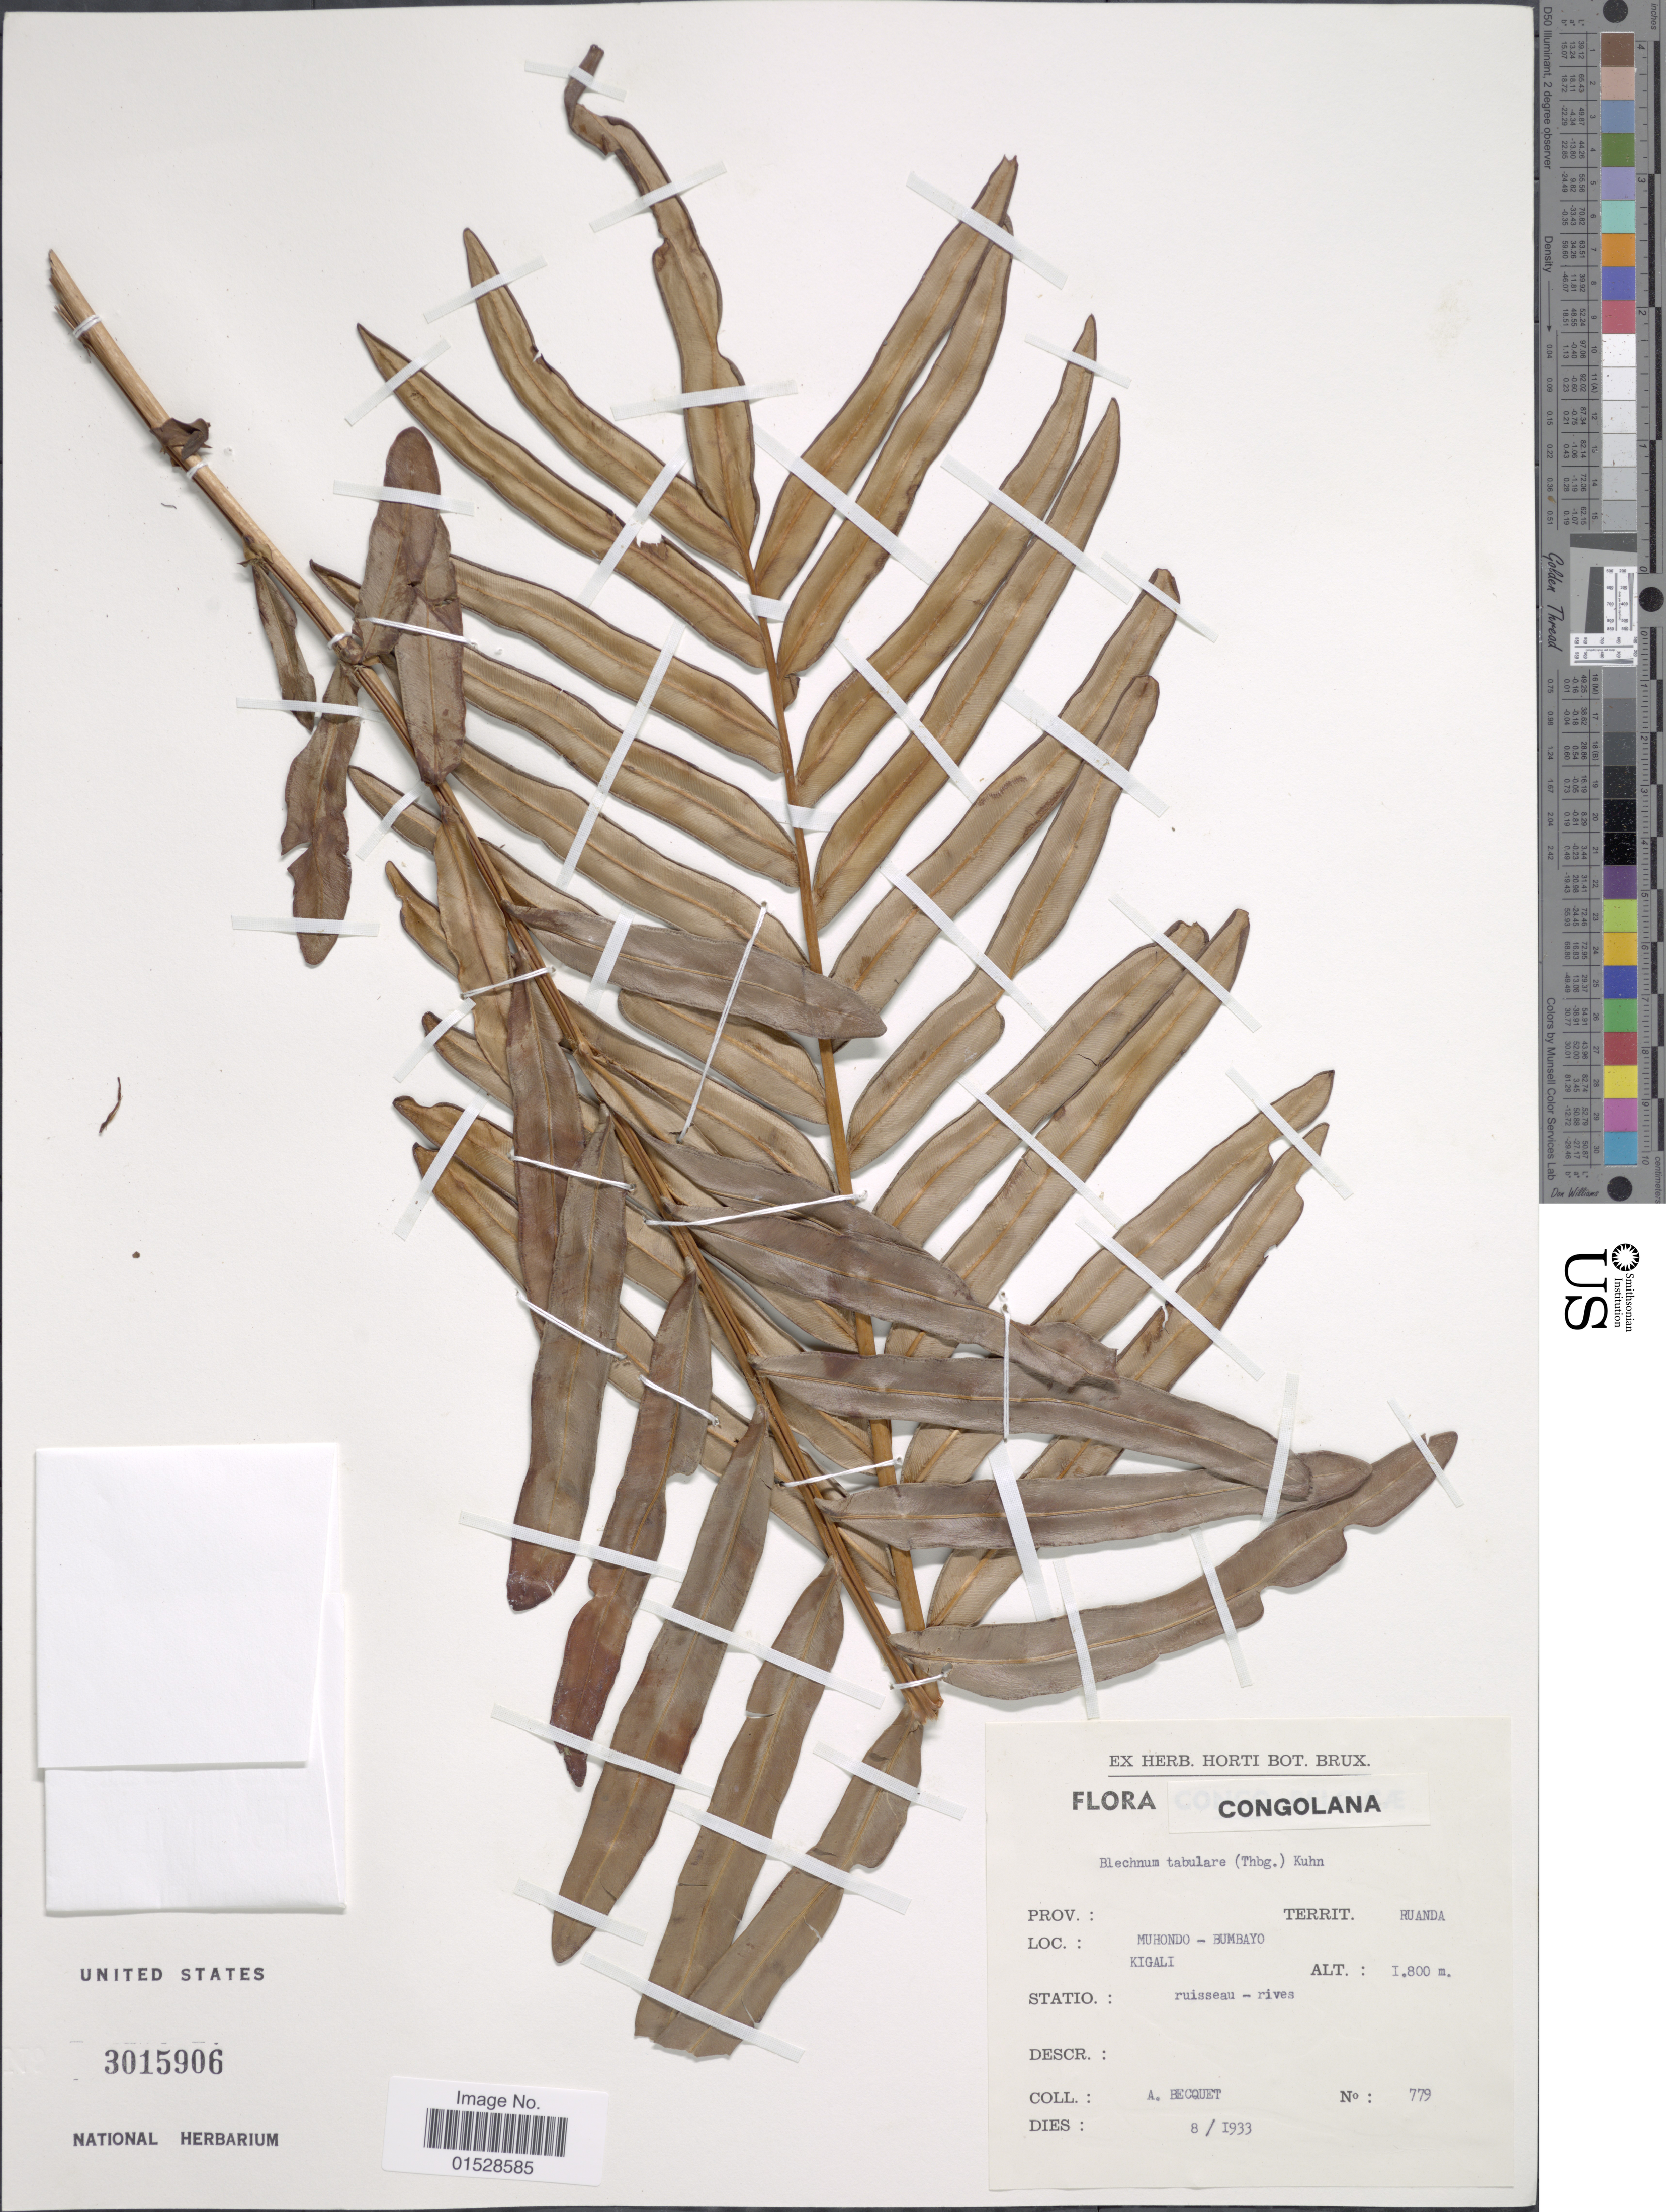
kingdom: Plantae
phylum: Tracheophyta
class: Polypodiopsida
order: Polypodiales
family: Blechnaceae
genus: Blechnum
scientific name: Blechnum tabulare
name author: (Thunb.) Kuhn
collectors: A. Becquet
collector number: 779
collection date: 1933-08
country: Rwanda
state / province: Kigali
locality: Territ. Ruanda, Muhondo-Bumbayo, Kigali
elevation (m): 1800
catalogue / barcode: US 3015906